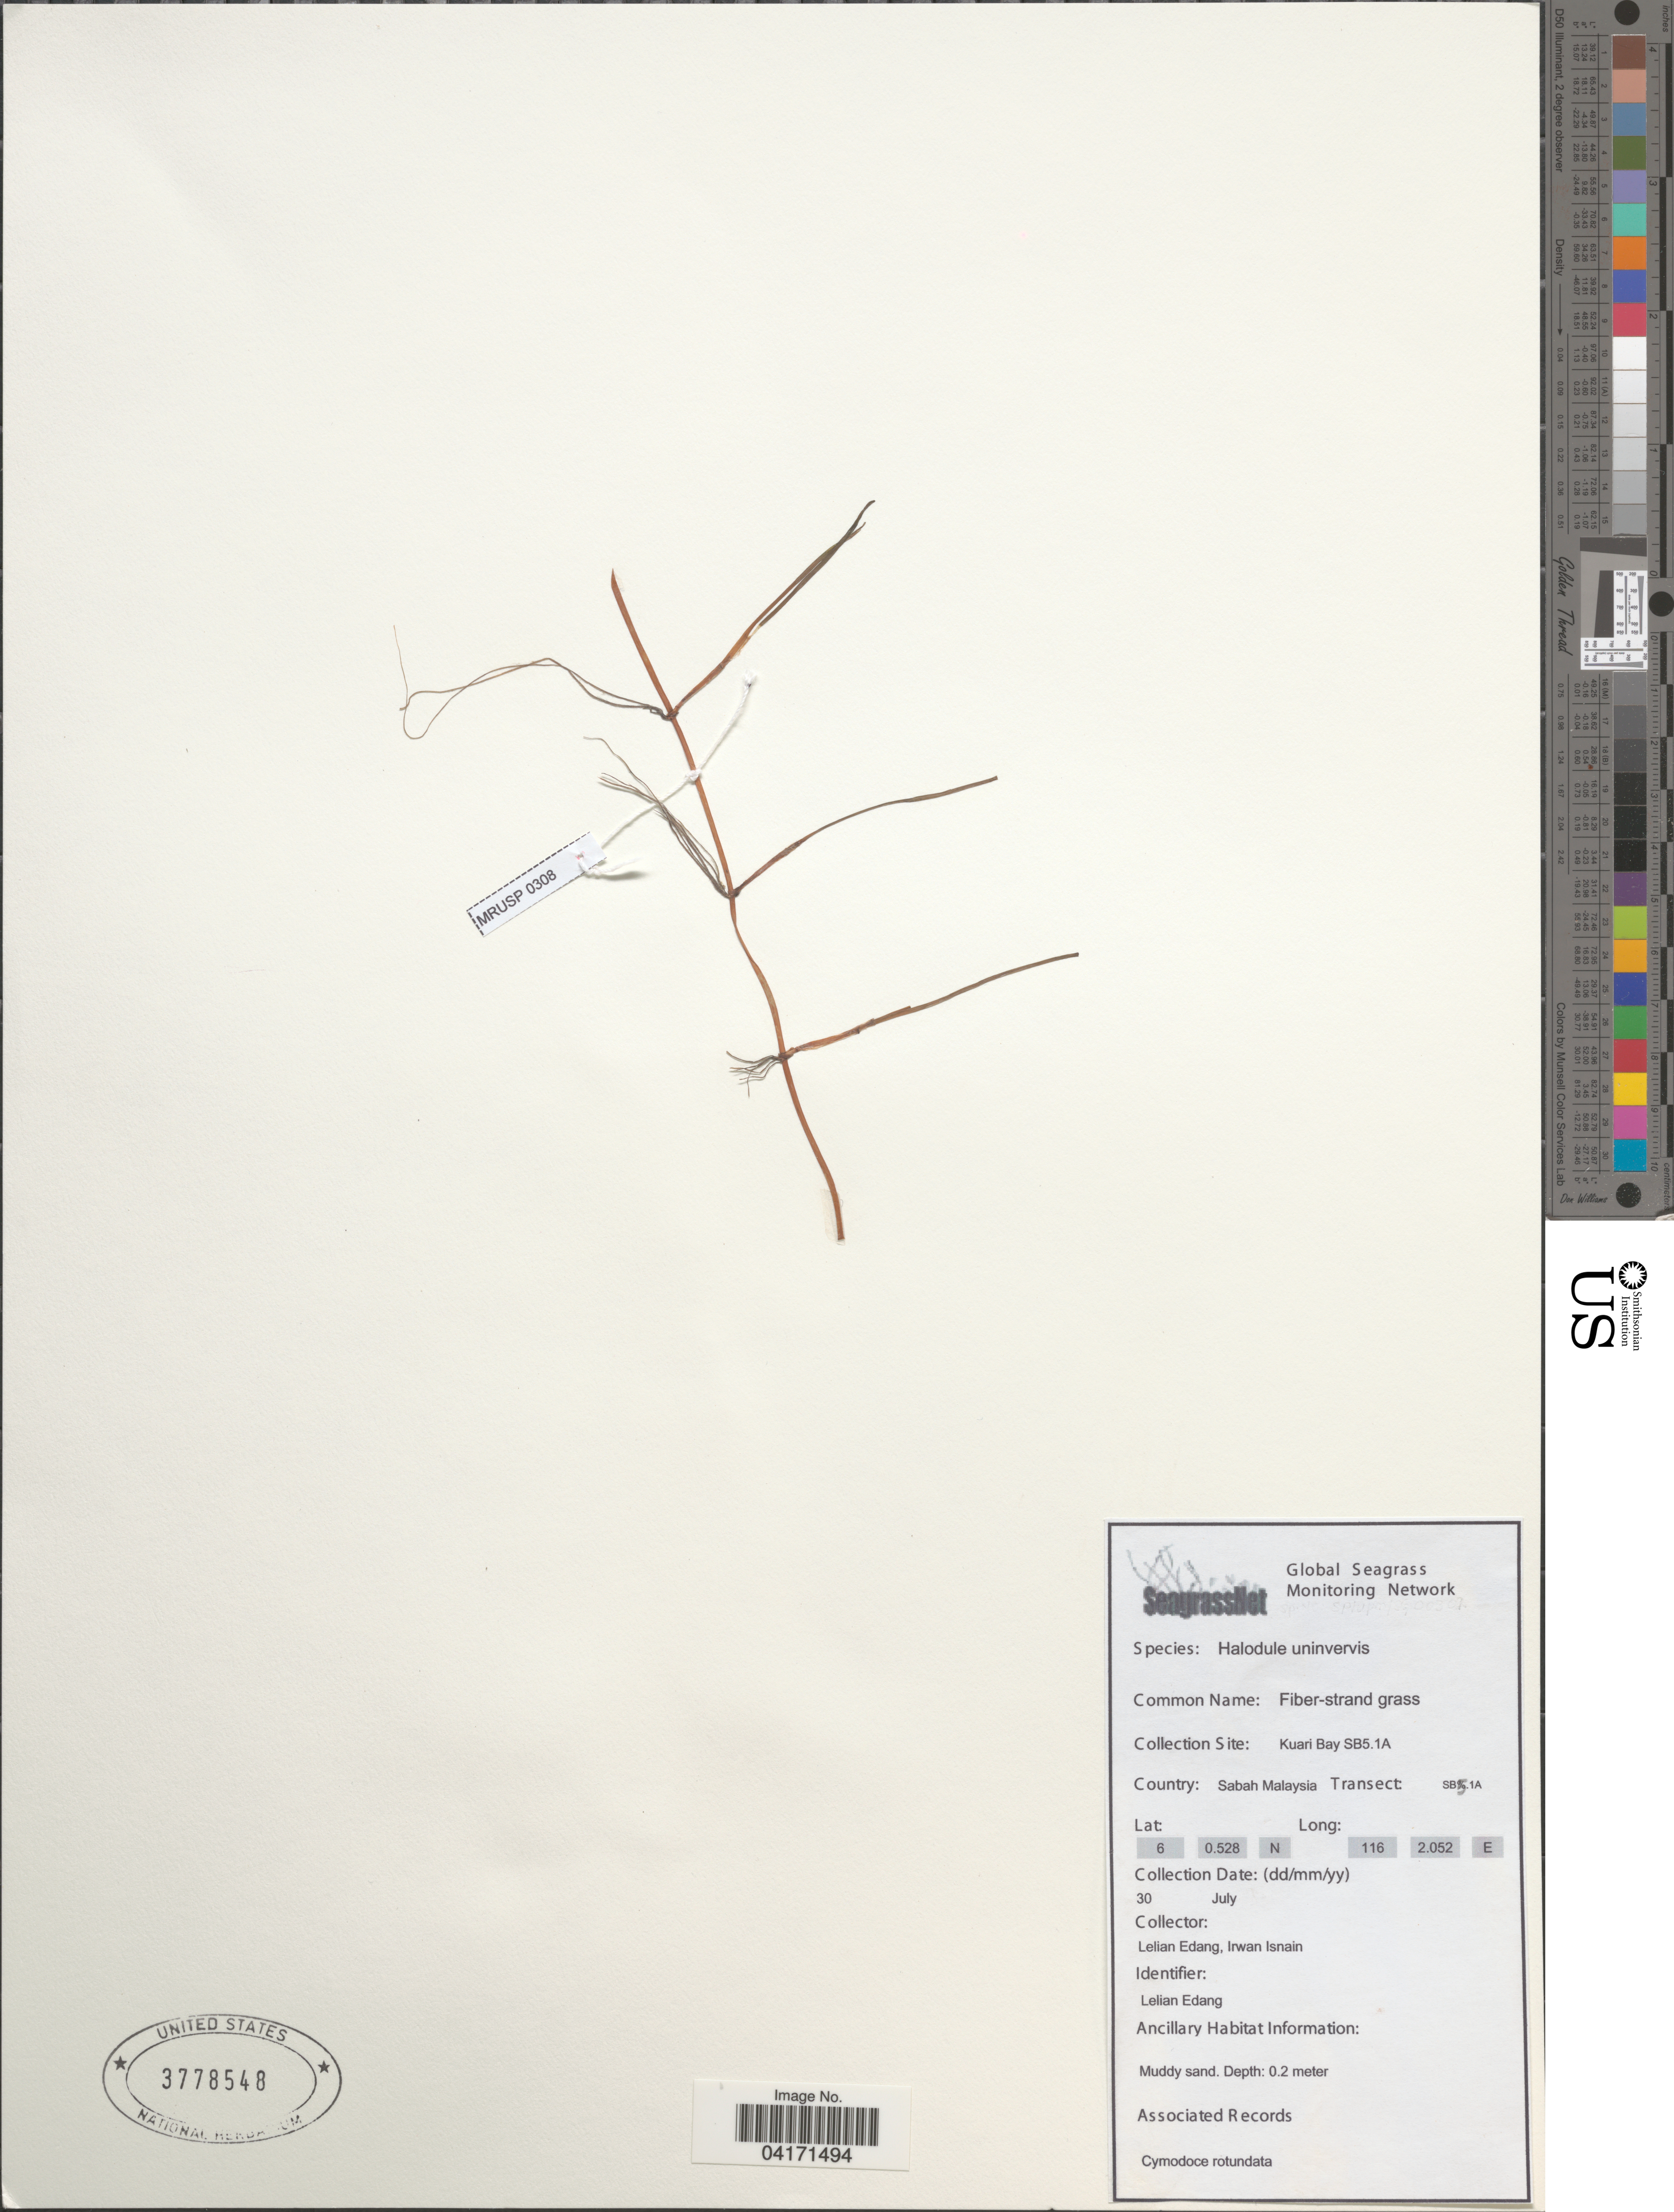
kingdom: Plantae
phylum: Tracheophyta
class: Liliopsida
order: Alismatales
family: Cymodoceaceae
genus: Halodule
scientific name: Halodule uninervis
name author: (Forssk.) Asch.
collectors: L. Edang & I. Isnain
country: Malaysia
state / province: Sabah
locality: Kuari Bay SB5.1A. Transect: SB5.1A.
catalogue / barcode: US 3778548